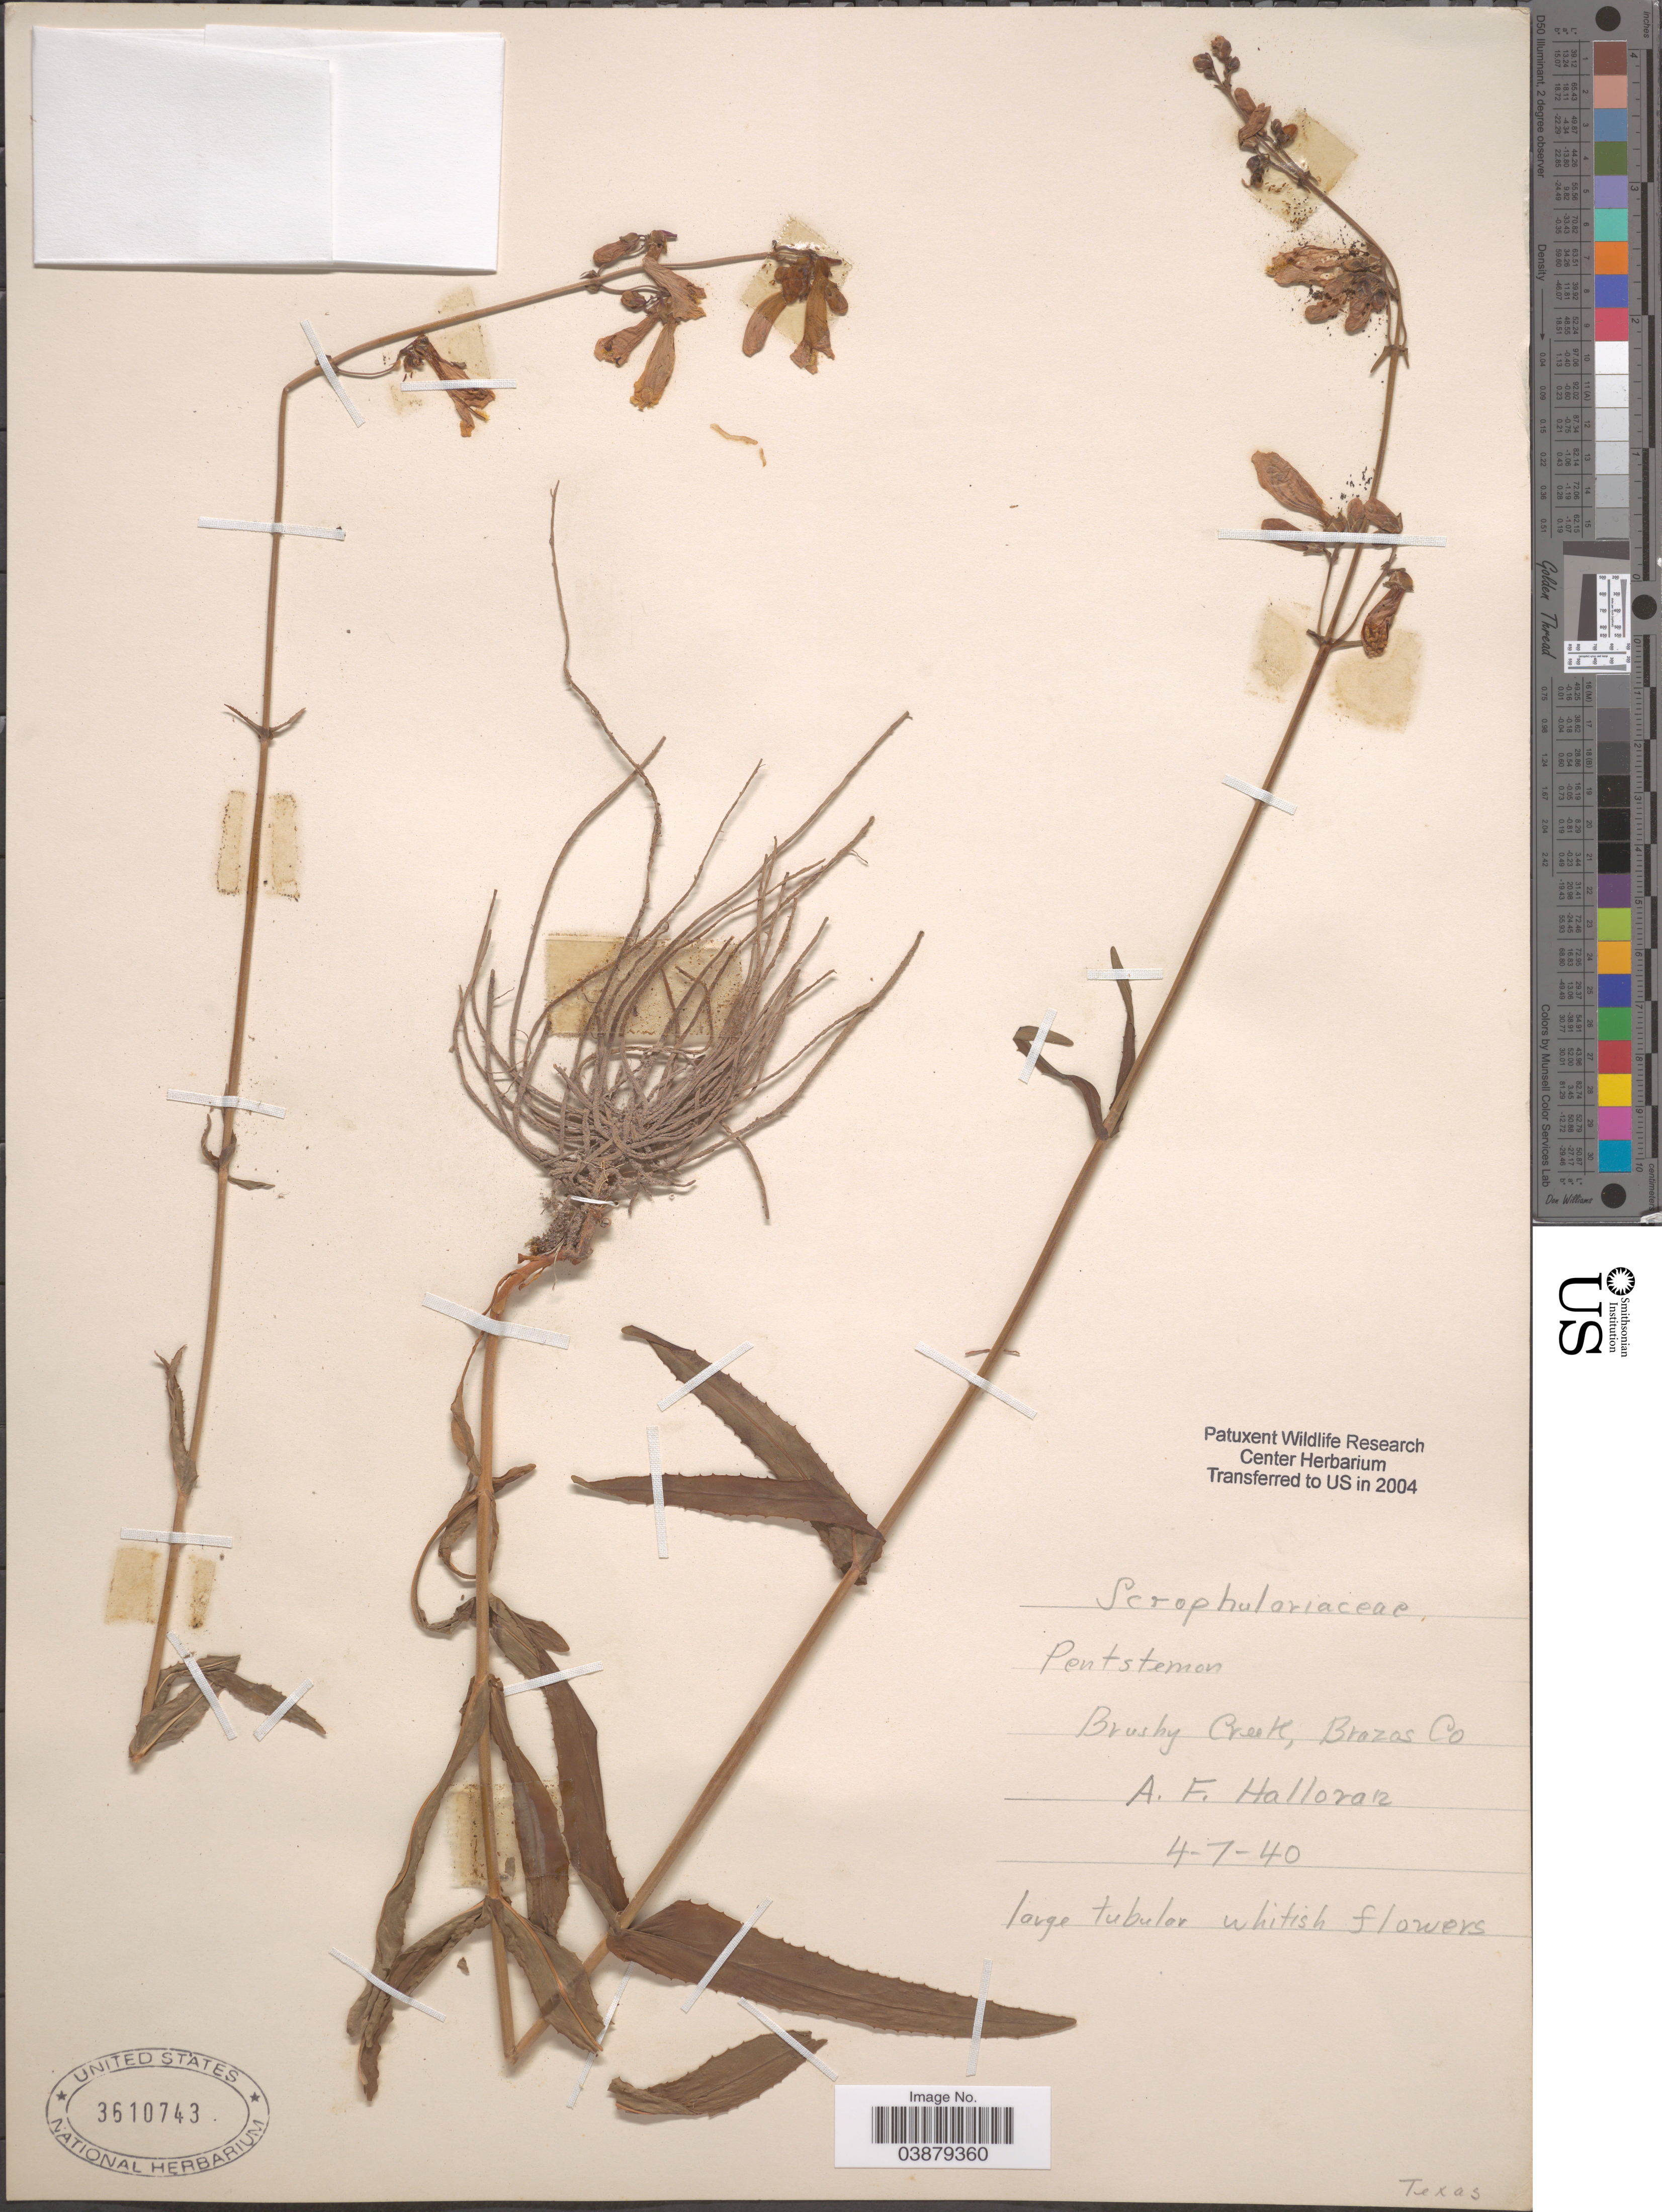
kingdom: Plantae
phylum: Tracheophyta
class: Magnoliopsida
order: Lamiales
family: Plantaginaceae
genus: Penstemon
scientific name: Penstemon sp.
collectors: A. Halloran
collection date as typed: Transcribed d/m/y: 7/4/40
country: United States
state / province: Texas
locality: Brushy Creek, Brazos Co.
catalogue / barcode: US 3610743